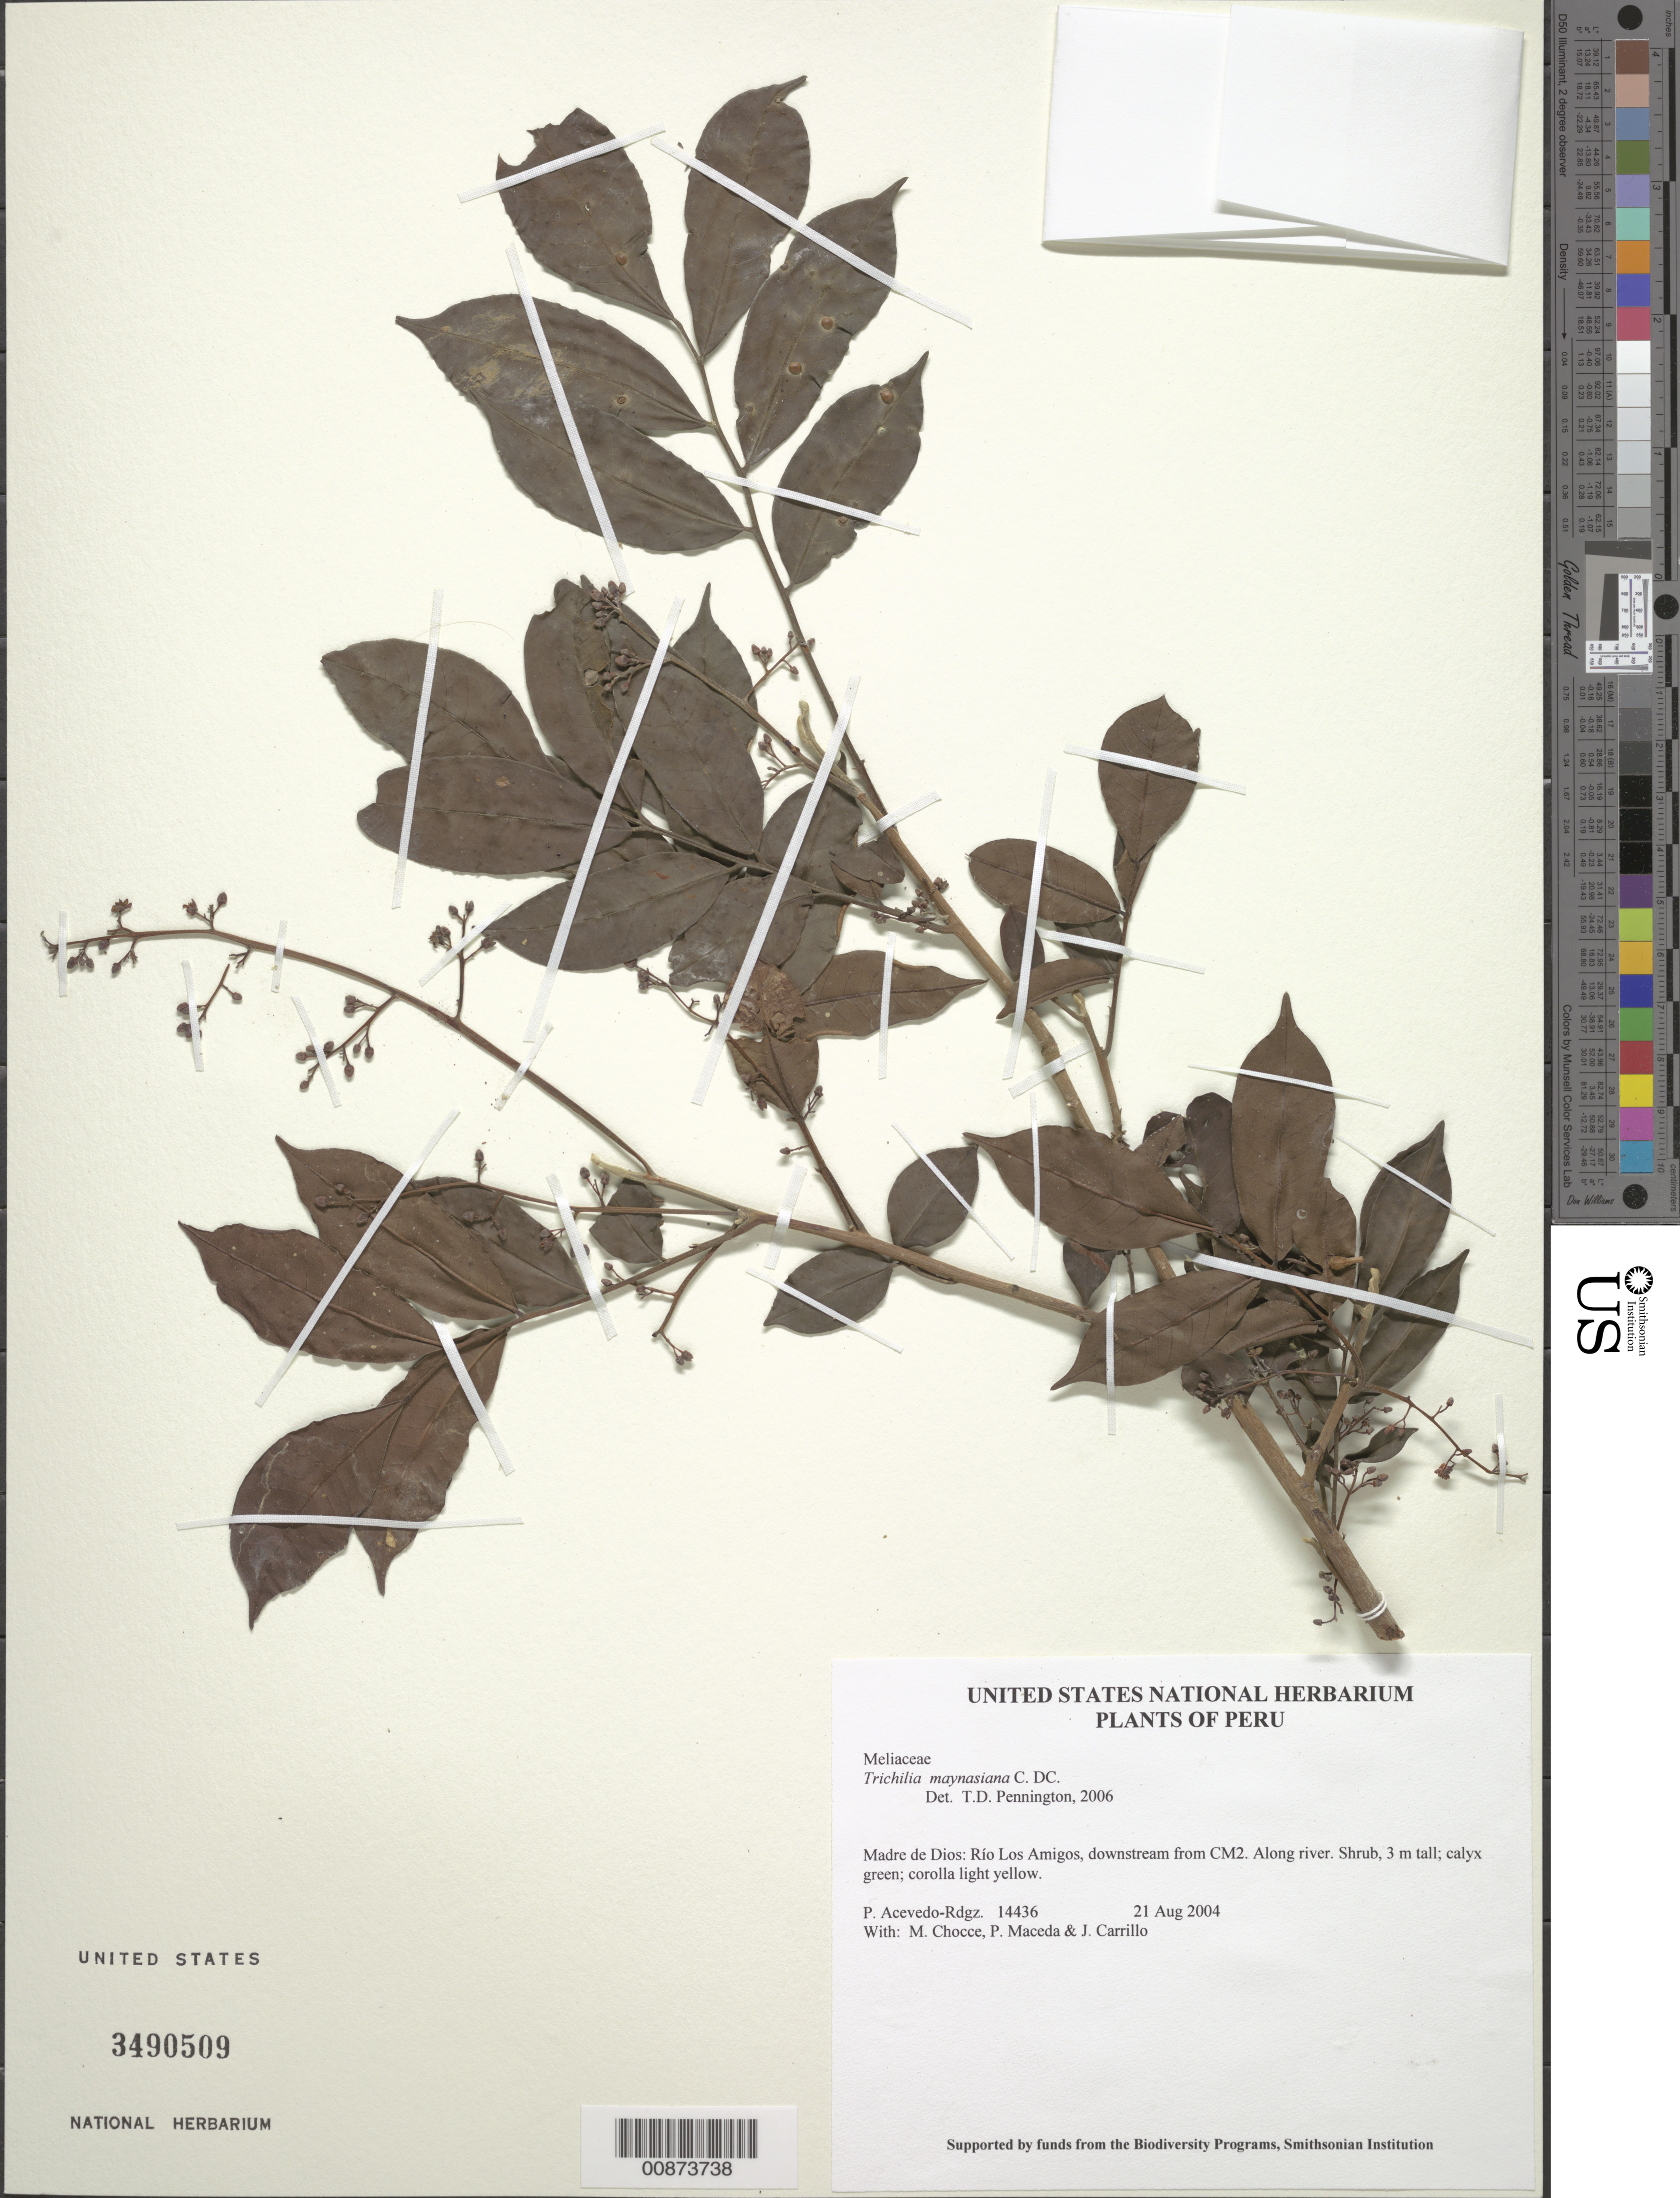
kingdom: Plantae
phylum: Tracheophyta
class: Magnoliopsida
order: Sapindales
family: Meliaceae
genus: Trichilia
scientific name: Trichilia maynasiana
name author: C. DC.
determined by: Pennington, T. D., (K)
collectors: P. Acevedo-Rodr., M. Chocce, P. Maceda & J. Carrillo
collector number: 14436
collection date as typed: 21 Aug 2004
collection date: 2004-08-21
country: Peru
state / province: Madre de Dios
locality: Madre de Dios: Río Los Amigos, downstream from CM2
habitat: Along river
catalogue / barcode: US 3490509